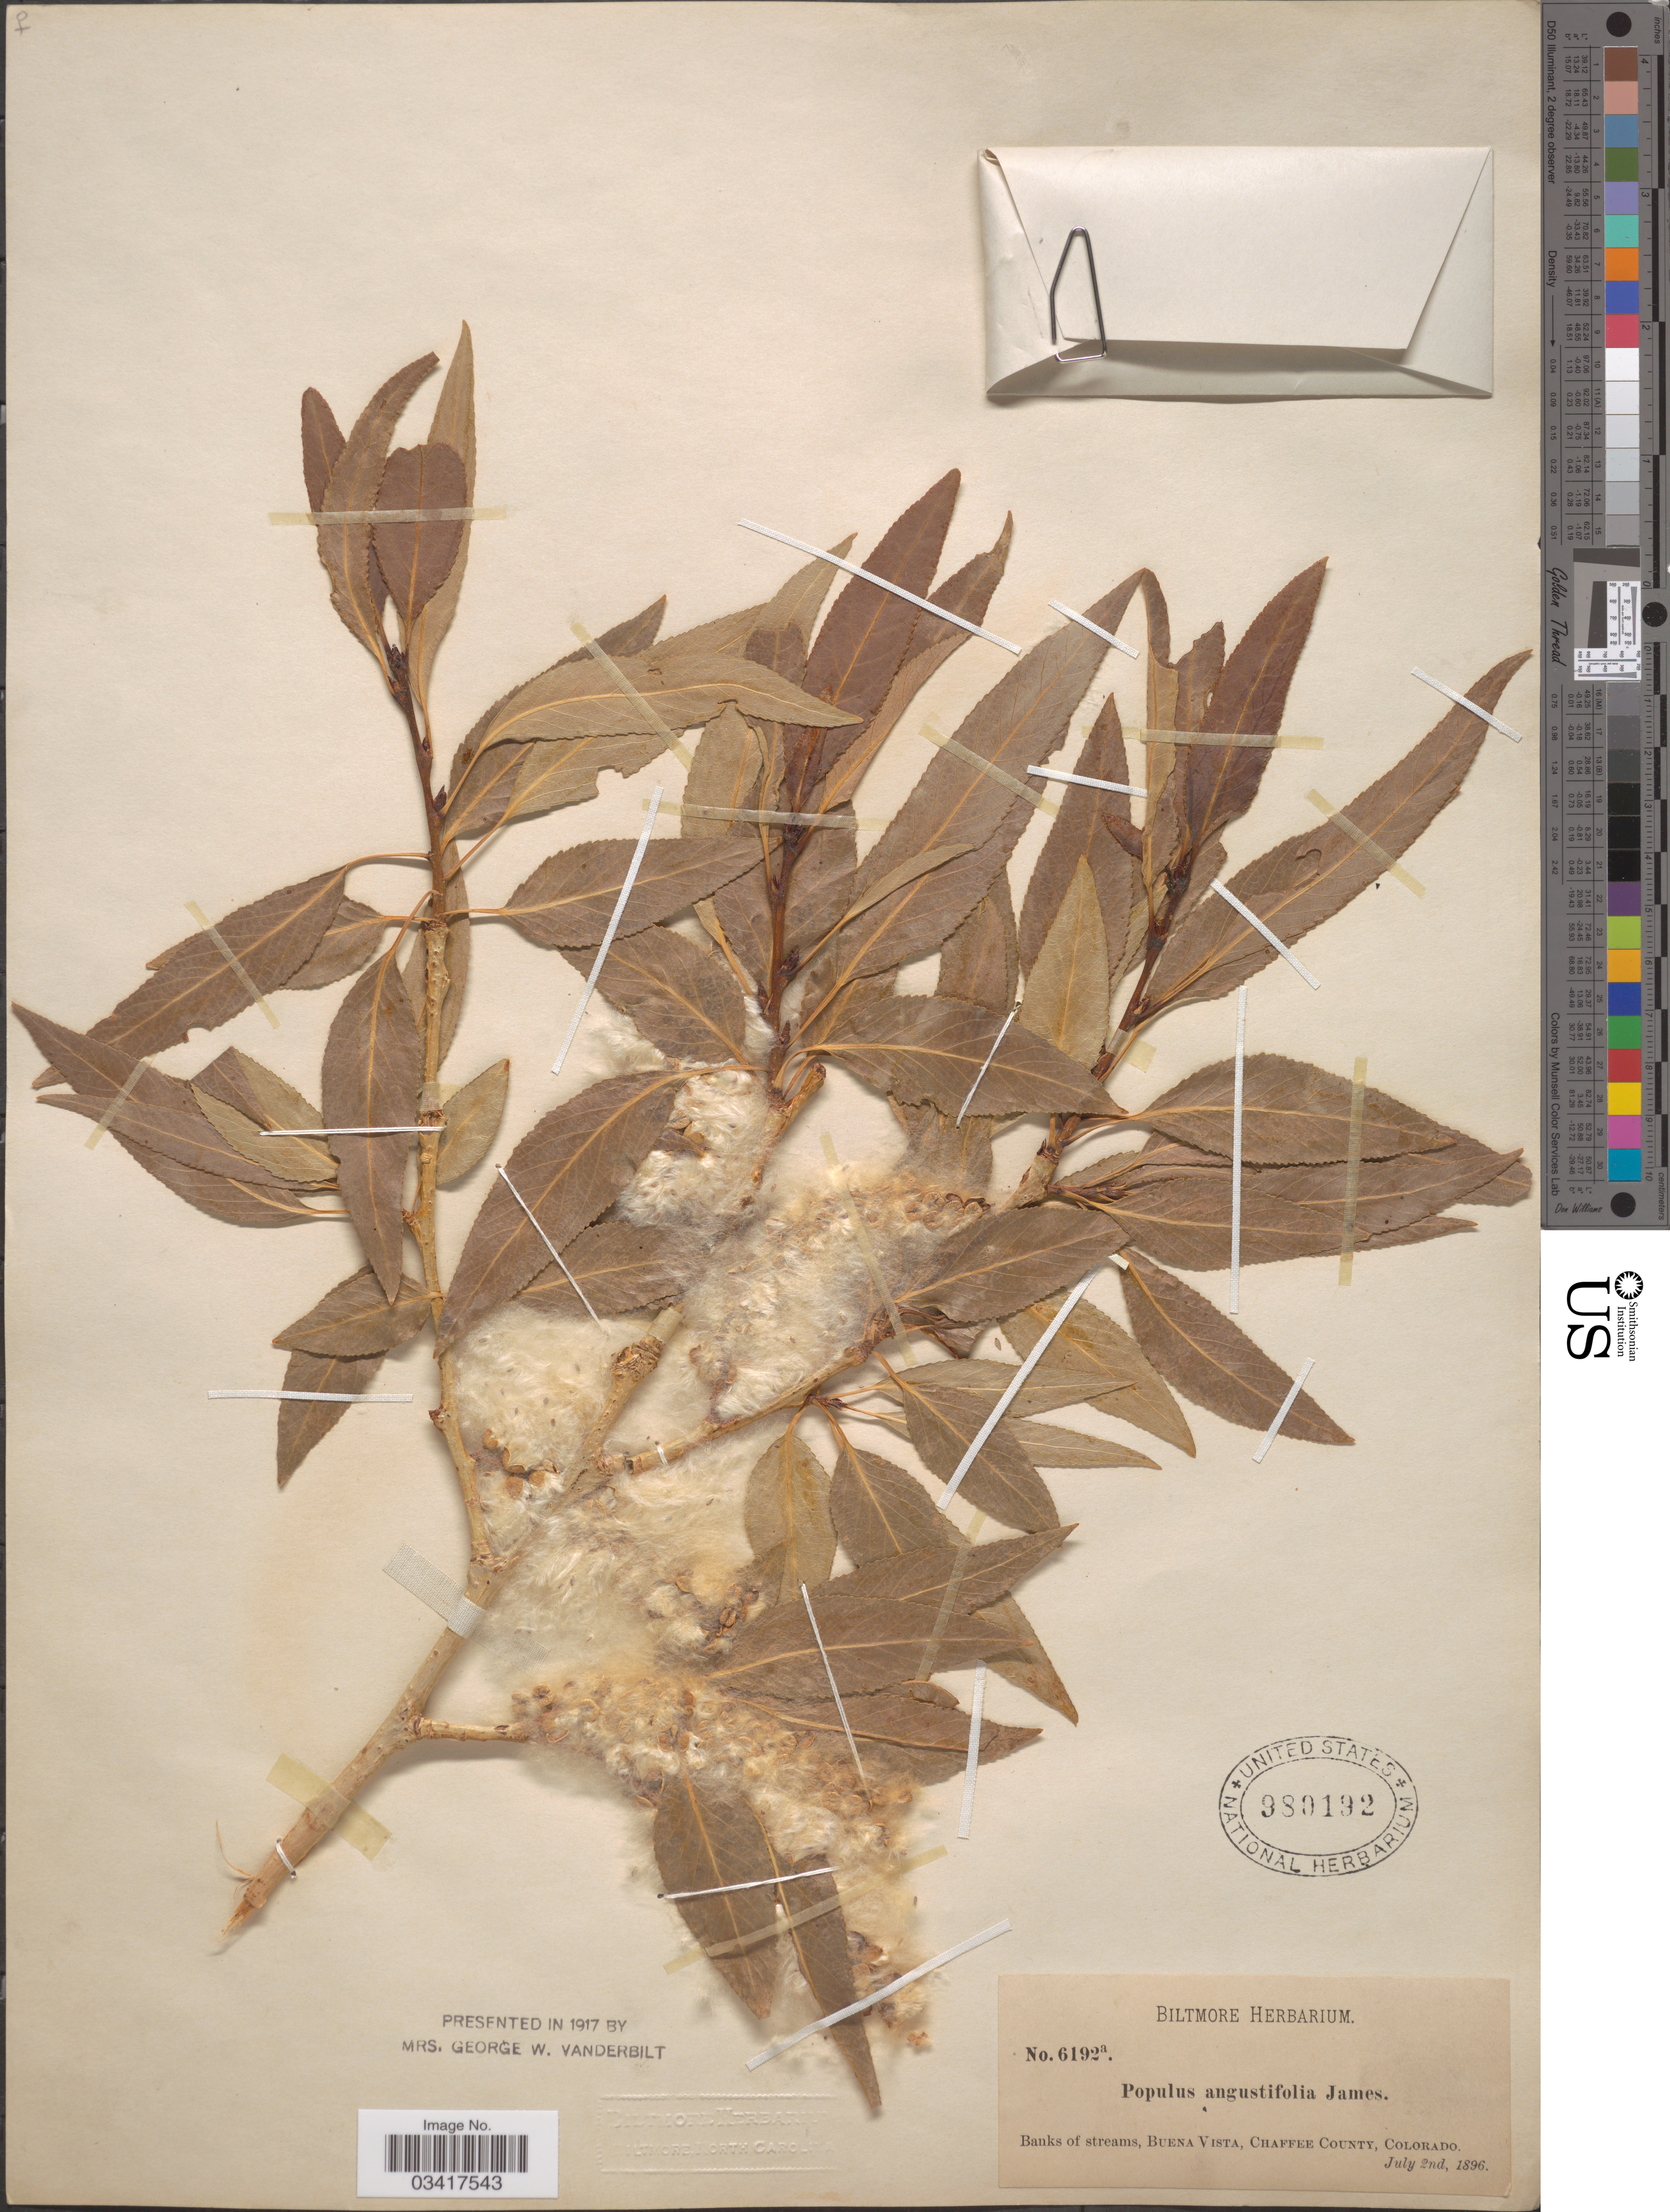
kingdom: Plantae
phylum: Tracheophyta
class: Magnoliopsida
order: Malpighiales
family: Salicaceae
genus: Populus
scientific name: Populus angustifolia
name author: E. James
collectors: ex herb. Biltmore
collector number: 6192a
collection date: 1896-07-02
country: United States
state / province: Colorado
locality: Banks of streams, Buena Vista, Chaffee County.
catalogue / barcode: US 980192